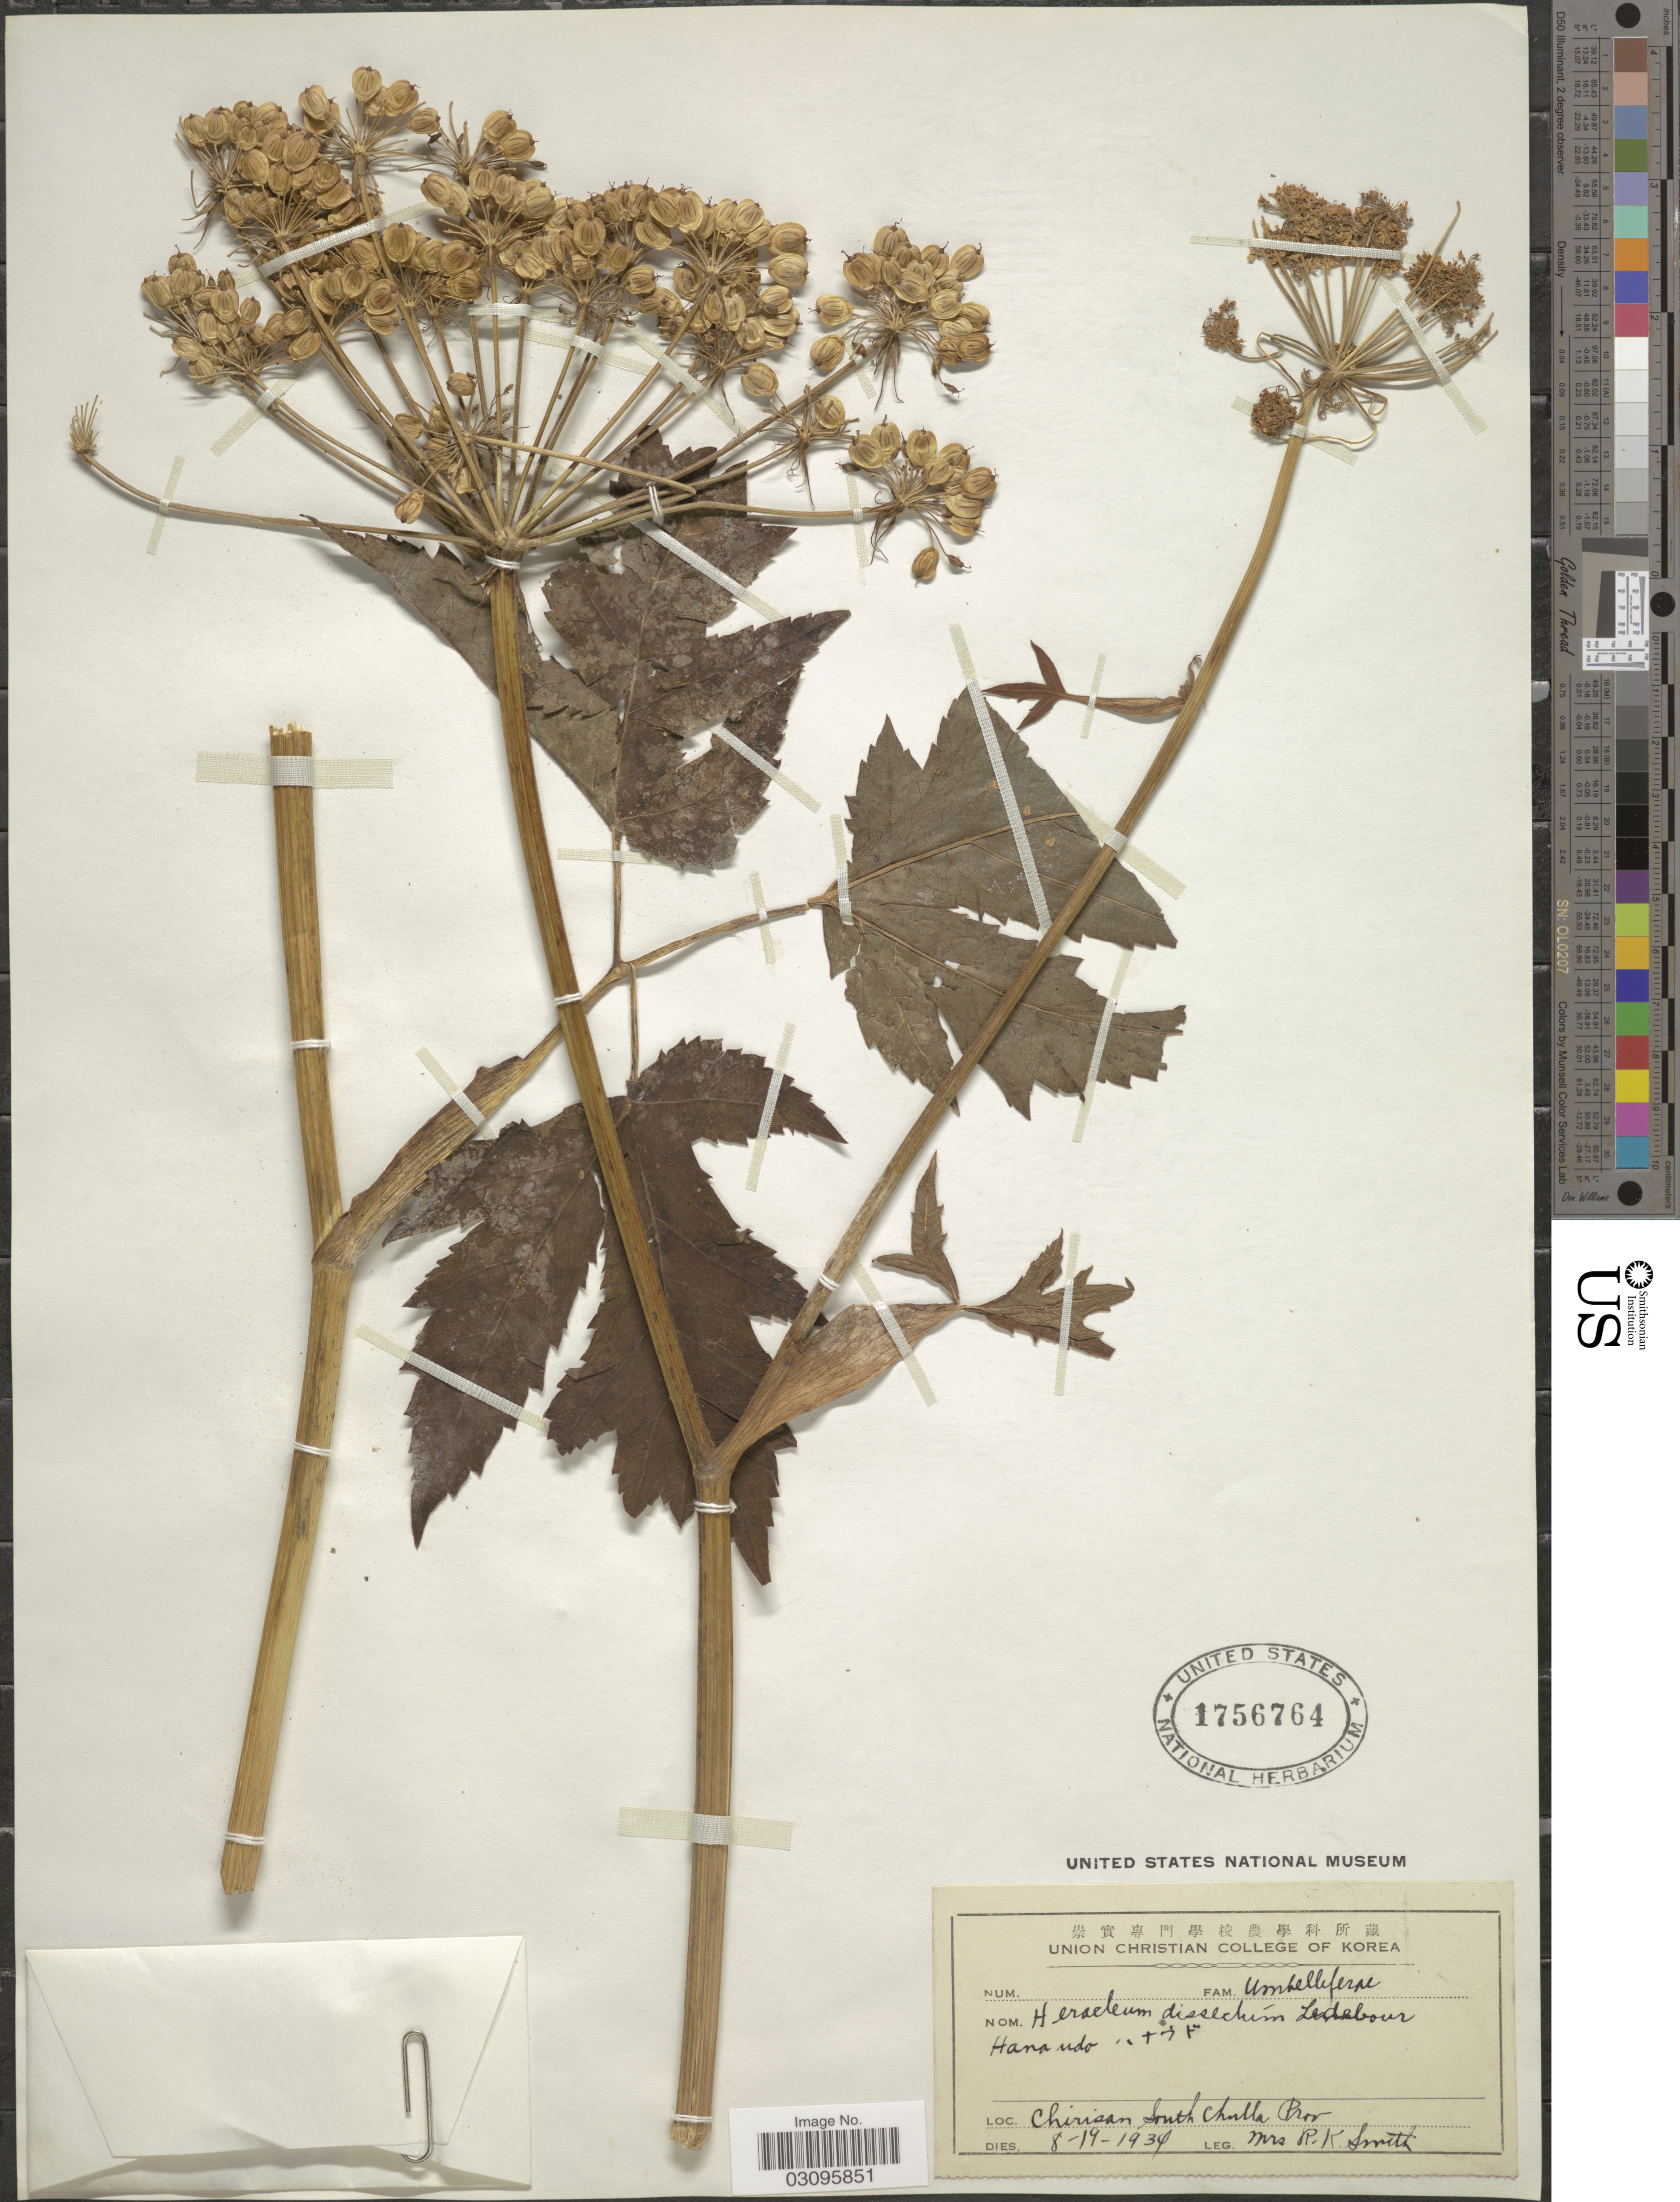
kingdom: Plantae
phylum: Tracheophyta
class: Magnoliopsida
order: Apiales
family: Apiaceae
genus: Heracleum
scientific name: Heracleum dissectum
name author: Ledeb.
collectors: Mrs. R. K. Smith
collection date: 1934-08-19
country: South Korea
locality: Chirisan South Chulla Prov.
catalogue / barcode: US 1756764